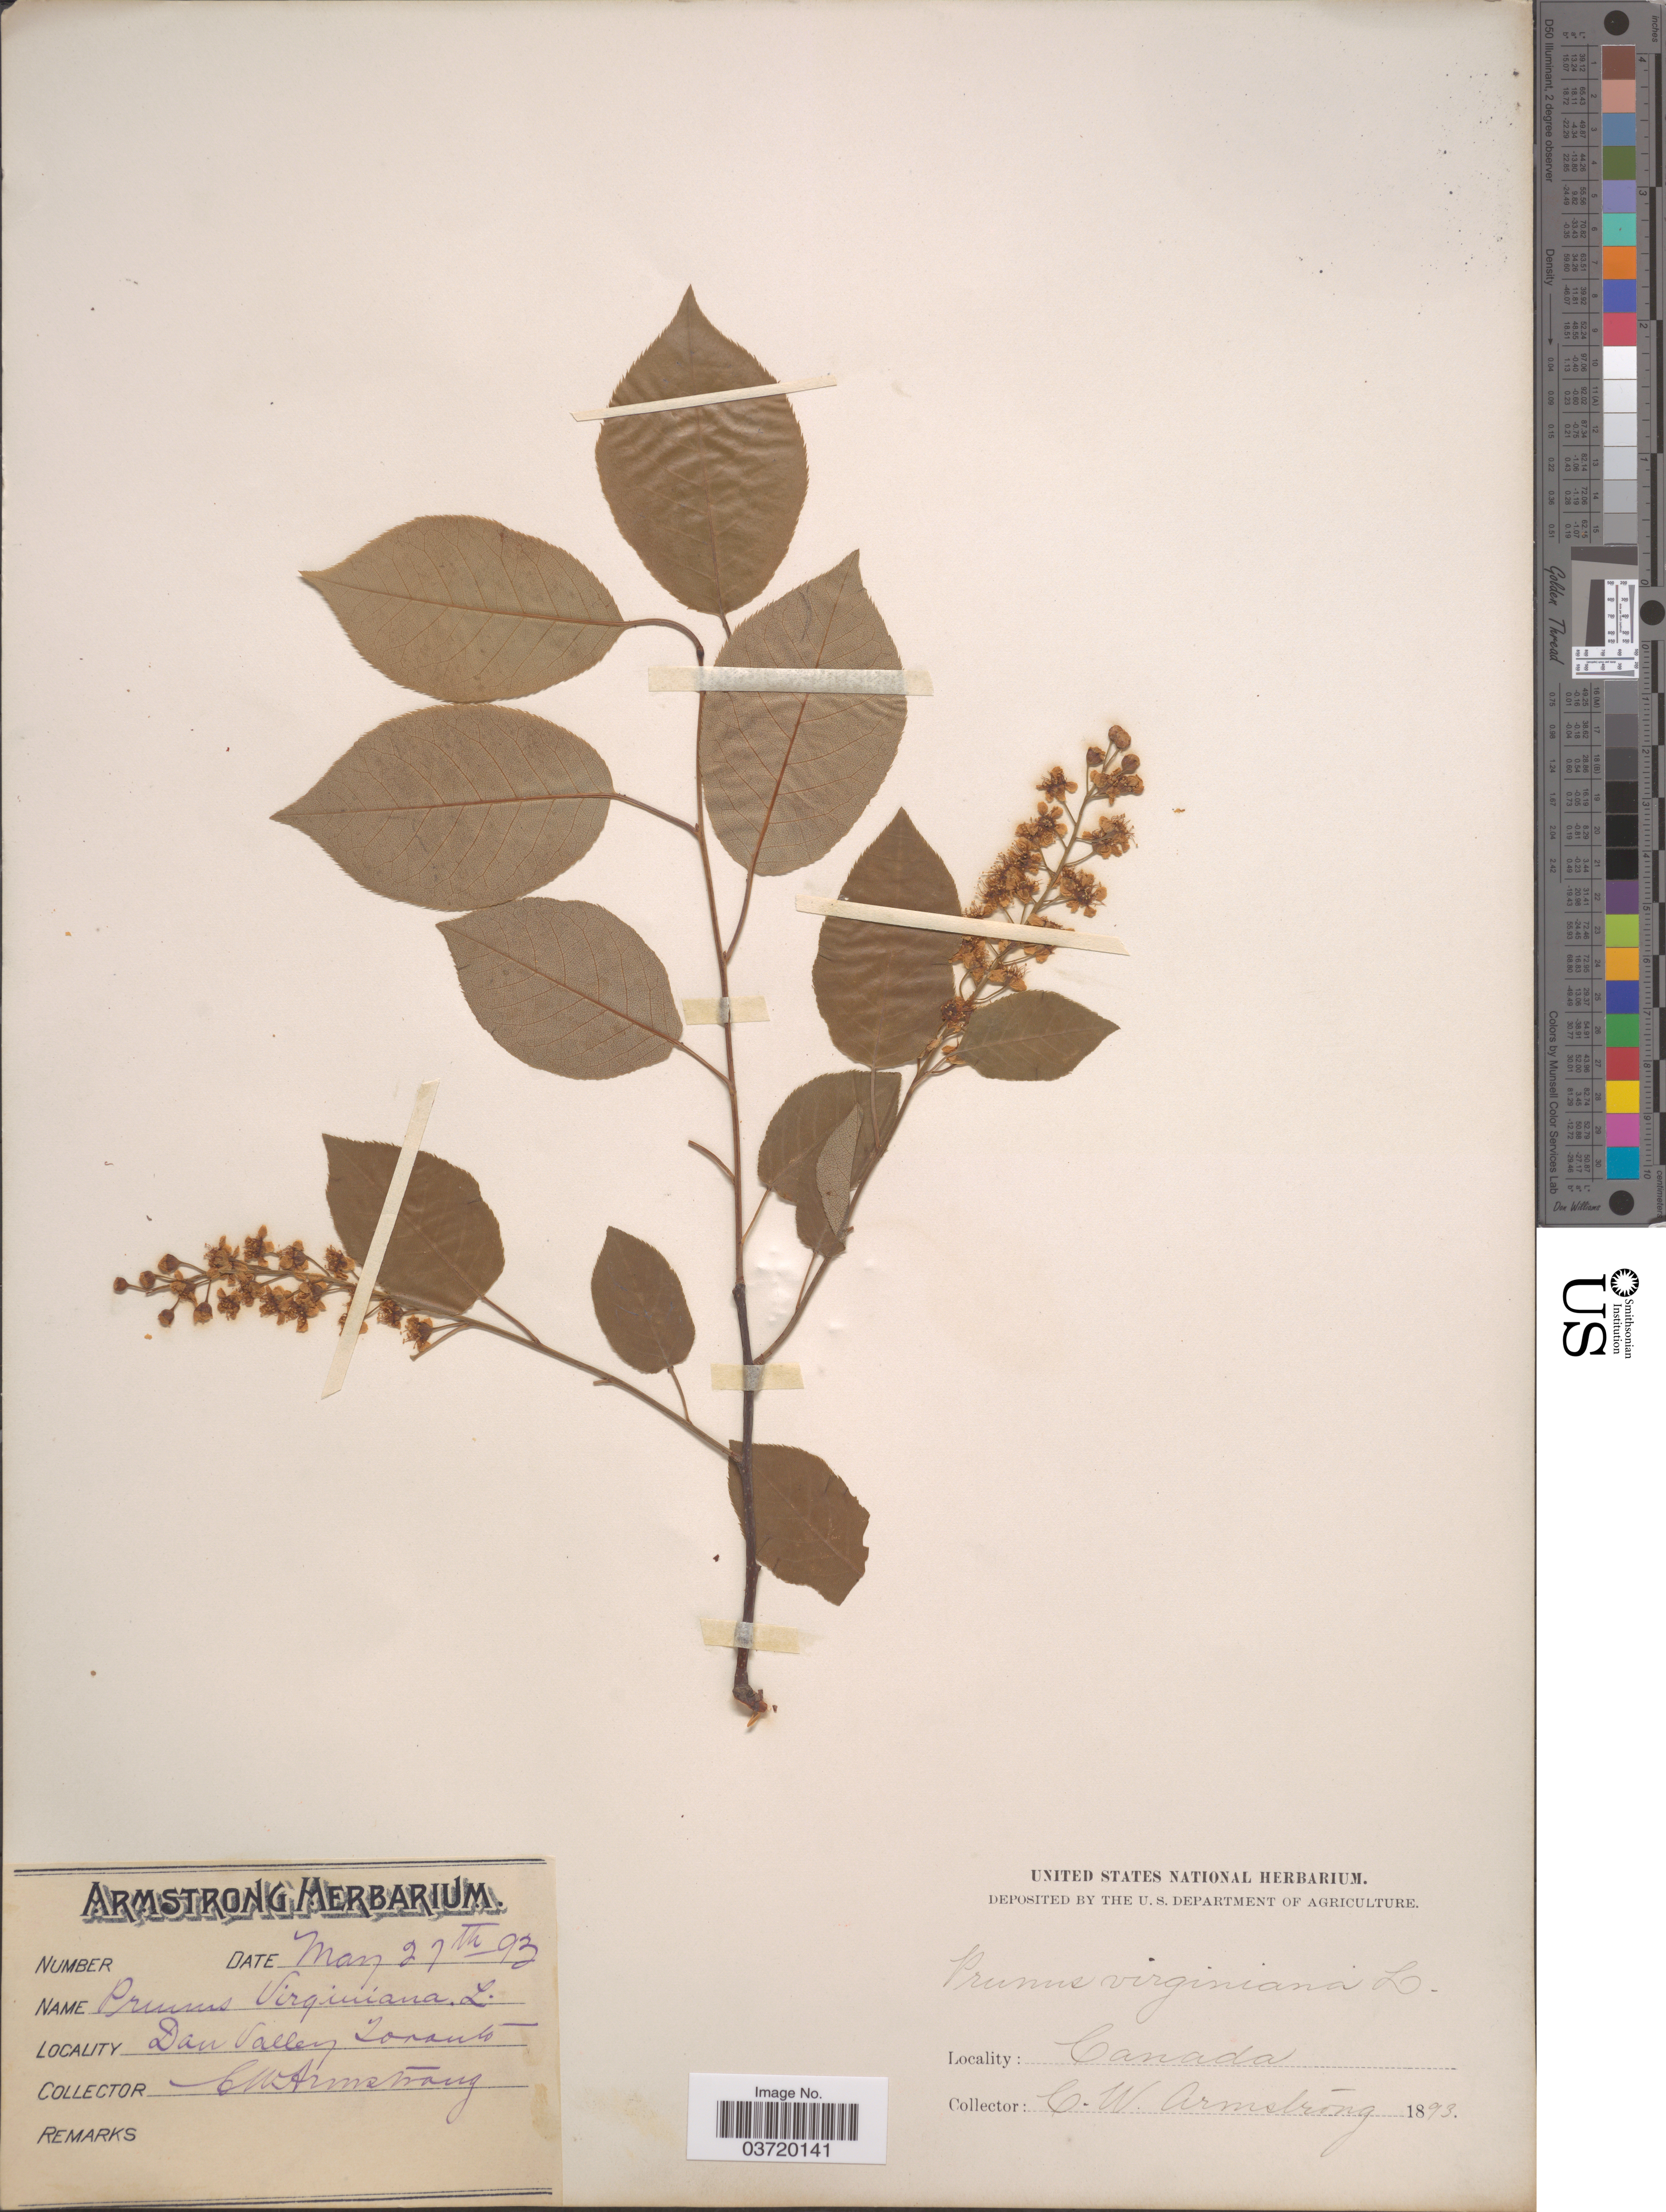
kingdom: Plantae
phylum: Tracheophyta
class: Magnoliopsida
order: Rosales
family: Rosaceae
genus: Prunus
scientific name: Prunus virginiana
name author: L.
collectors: C. W. Armstrong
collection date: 1893-05-27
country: Canada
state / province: Ontario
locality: Dan Valley Toronto.